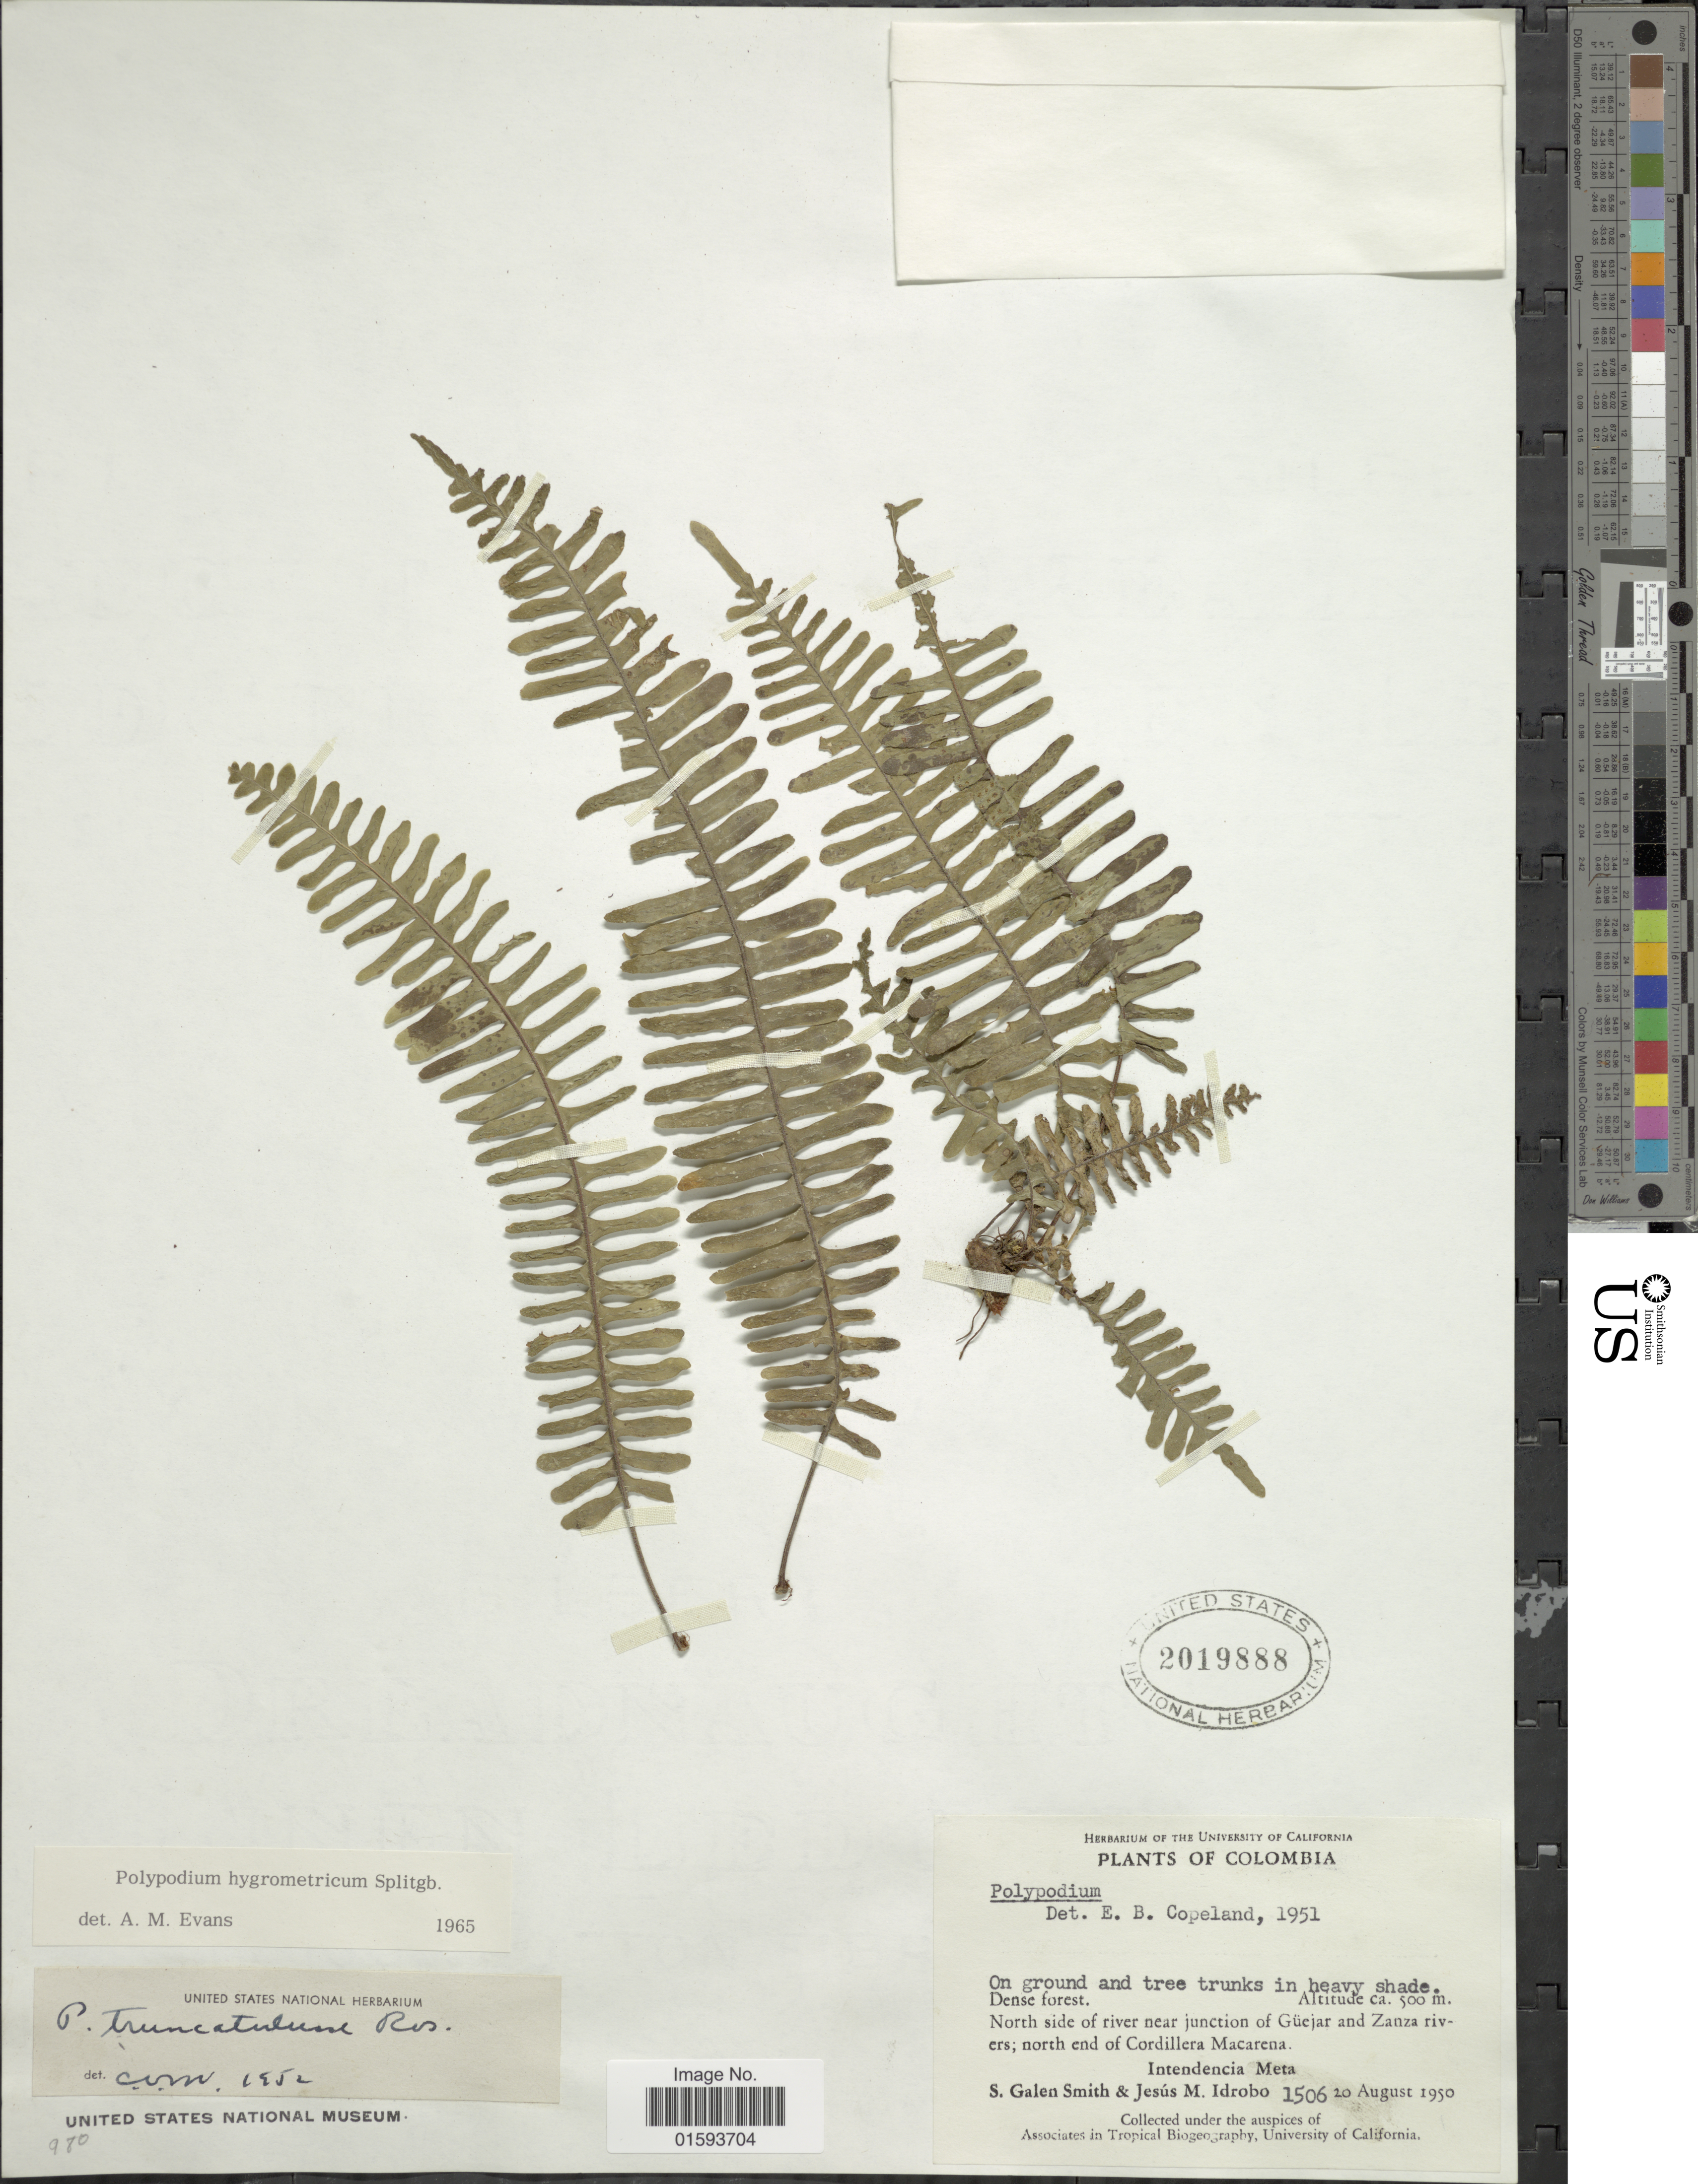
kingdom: Plantae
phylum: Tracheophyta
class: Polypodiopsida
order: Polypodiales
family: Polypodiaceae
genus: Pecluma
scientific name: Pecluma hygrometrica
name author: (Splitg.) M.G. Price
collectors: S. G. Smith & J. M. Idrobo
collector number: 1506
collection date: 1950-08-20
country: Colombia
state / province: Meta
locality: North side of river near junction of Guejar and zanza rivers; north end of Cordillera Macarena, Intendencia Meta.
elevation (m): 500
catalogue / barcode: US 2019888